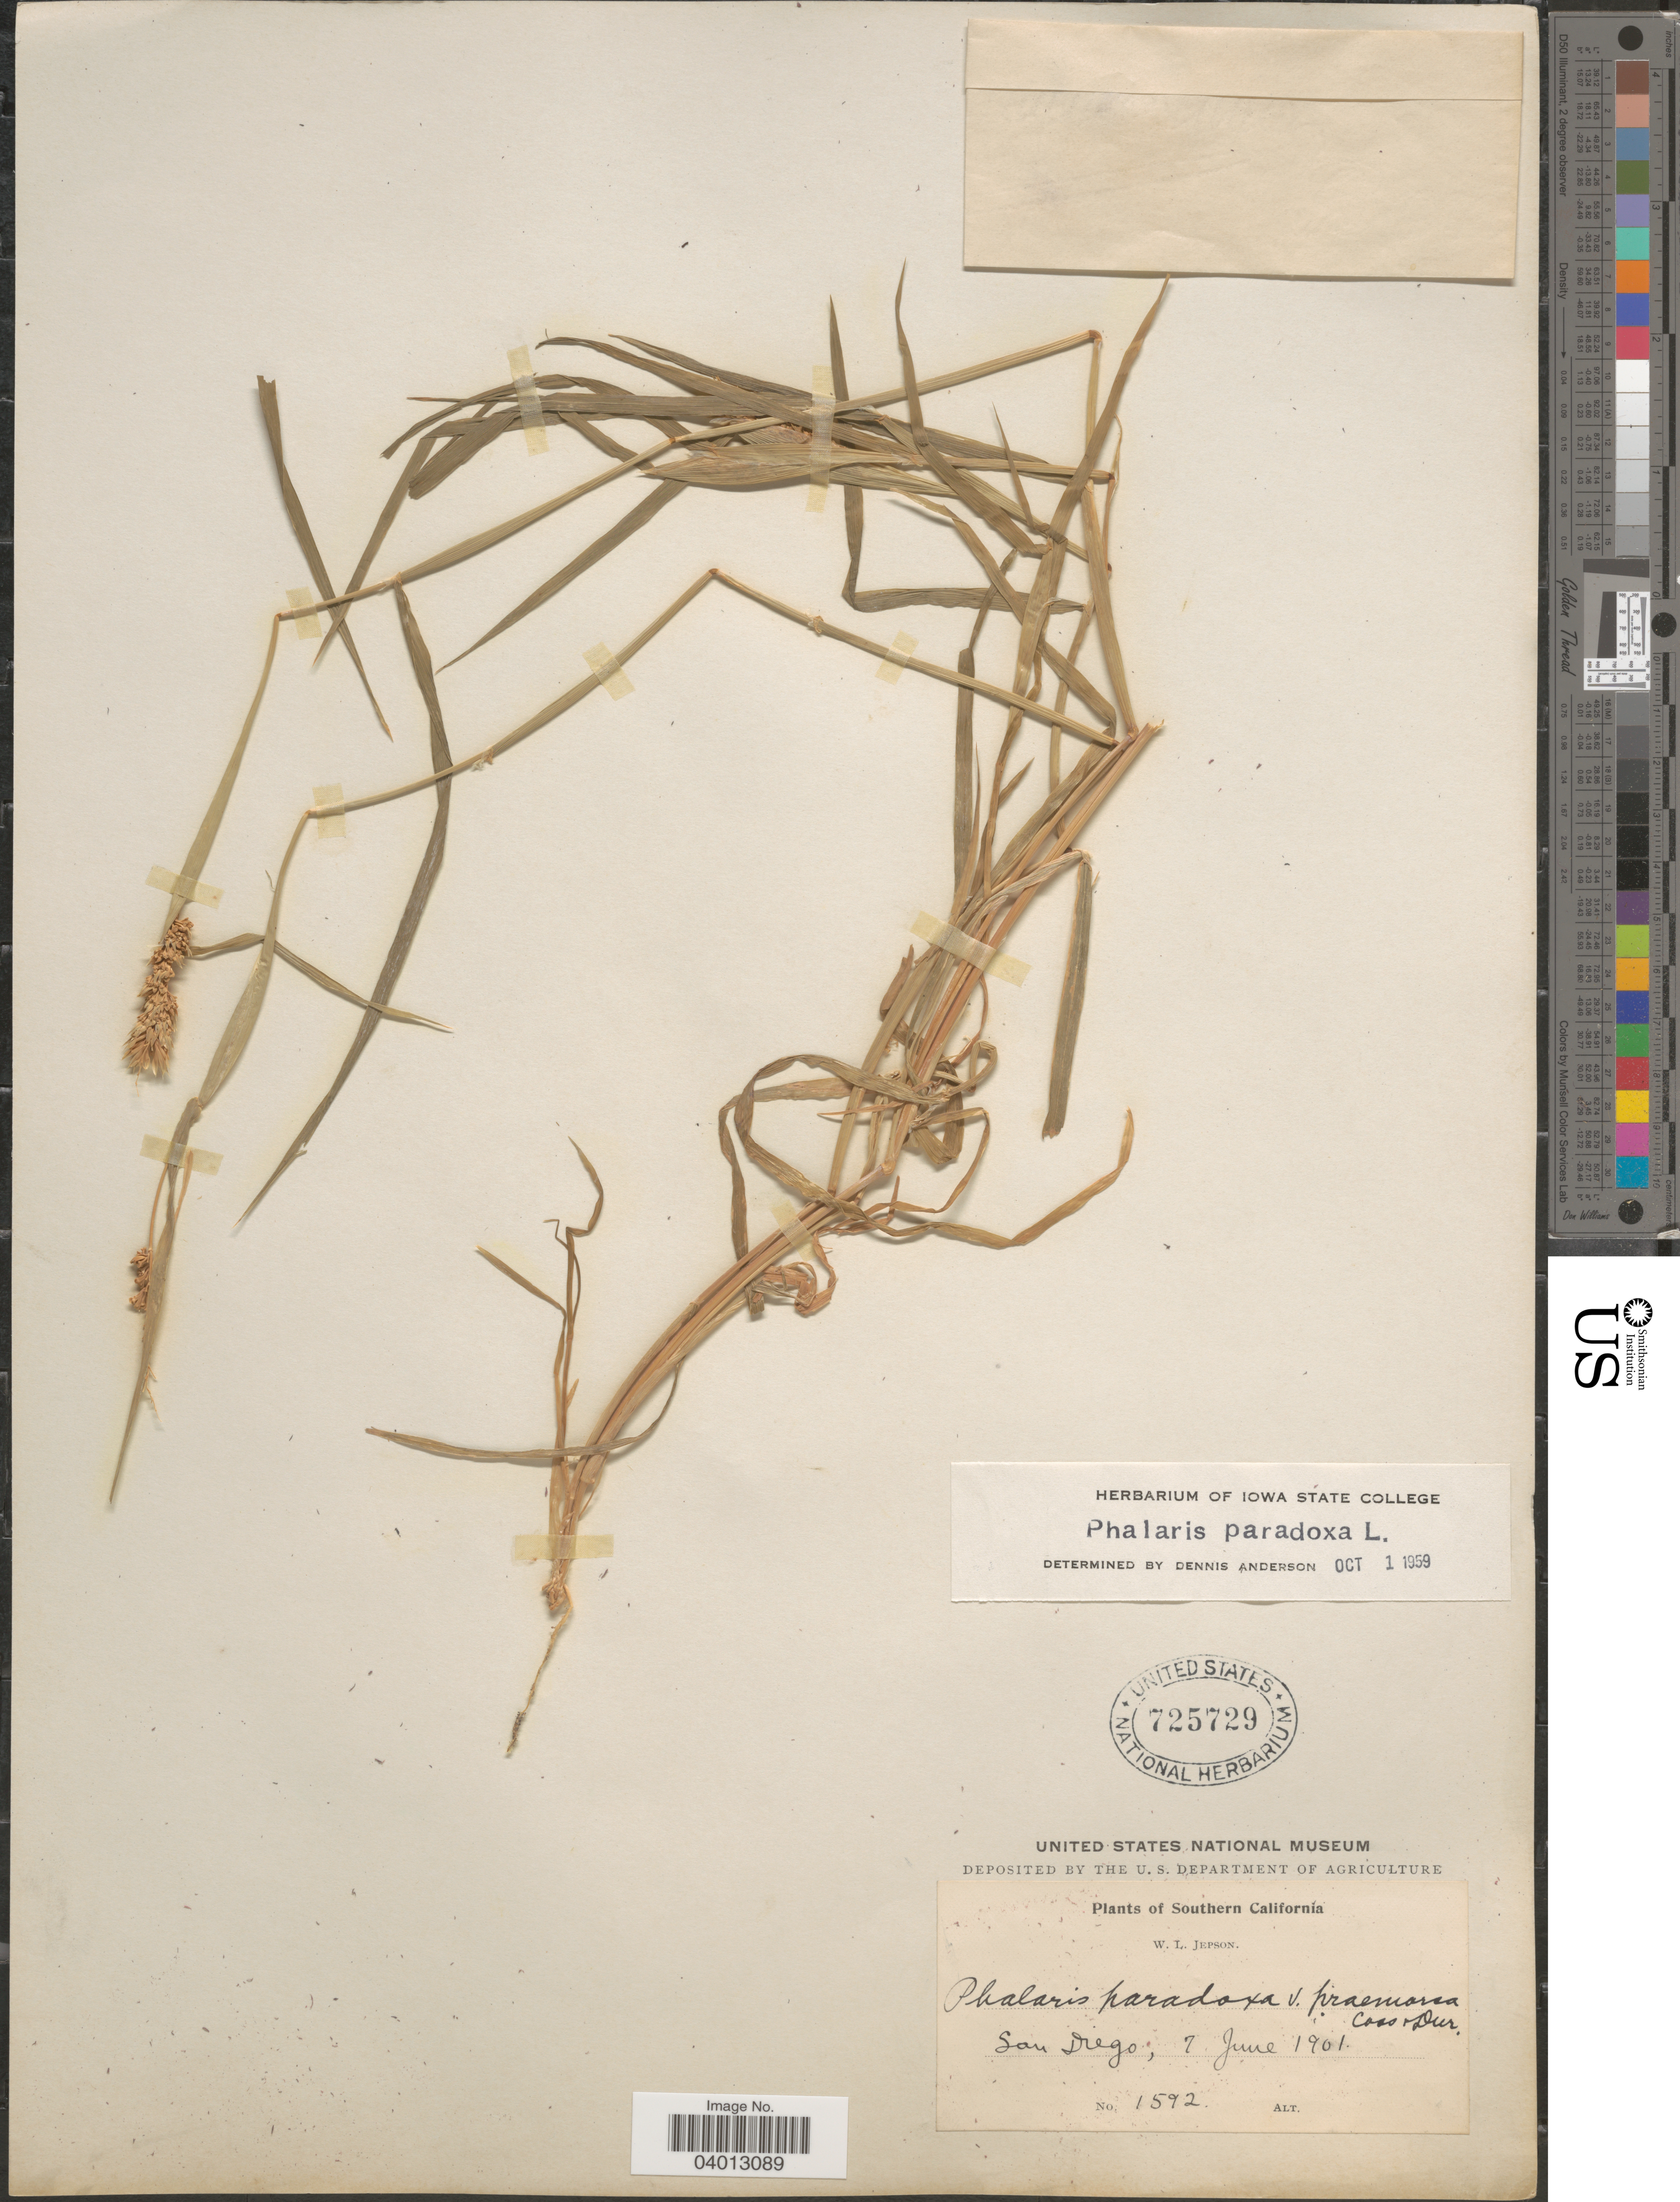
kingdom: Plantae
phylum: Tracheophyta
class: Liliopsida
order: Poales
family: Poaceae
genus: Phalaris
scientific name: Phalaris paradoxa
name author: L.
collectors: W. L. Jepson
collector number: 1592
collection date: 1901-06-07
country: United States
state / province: California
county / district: San Diego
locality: Southern California. San Diego.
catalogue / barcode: US 725729